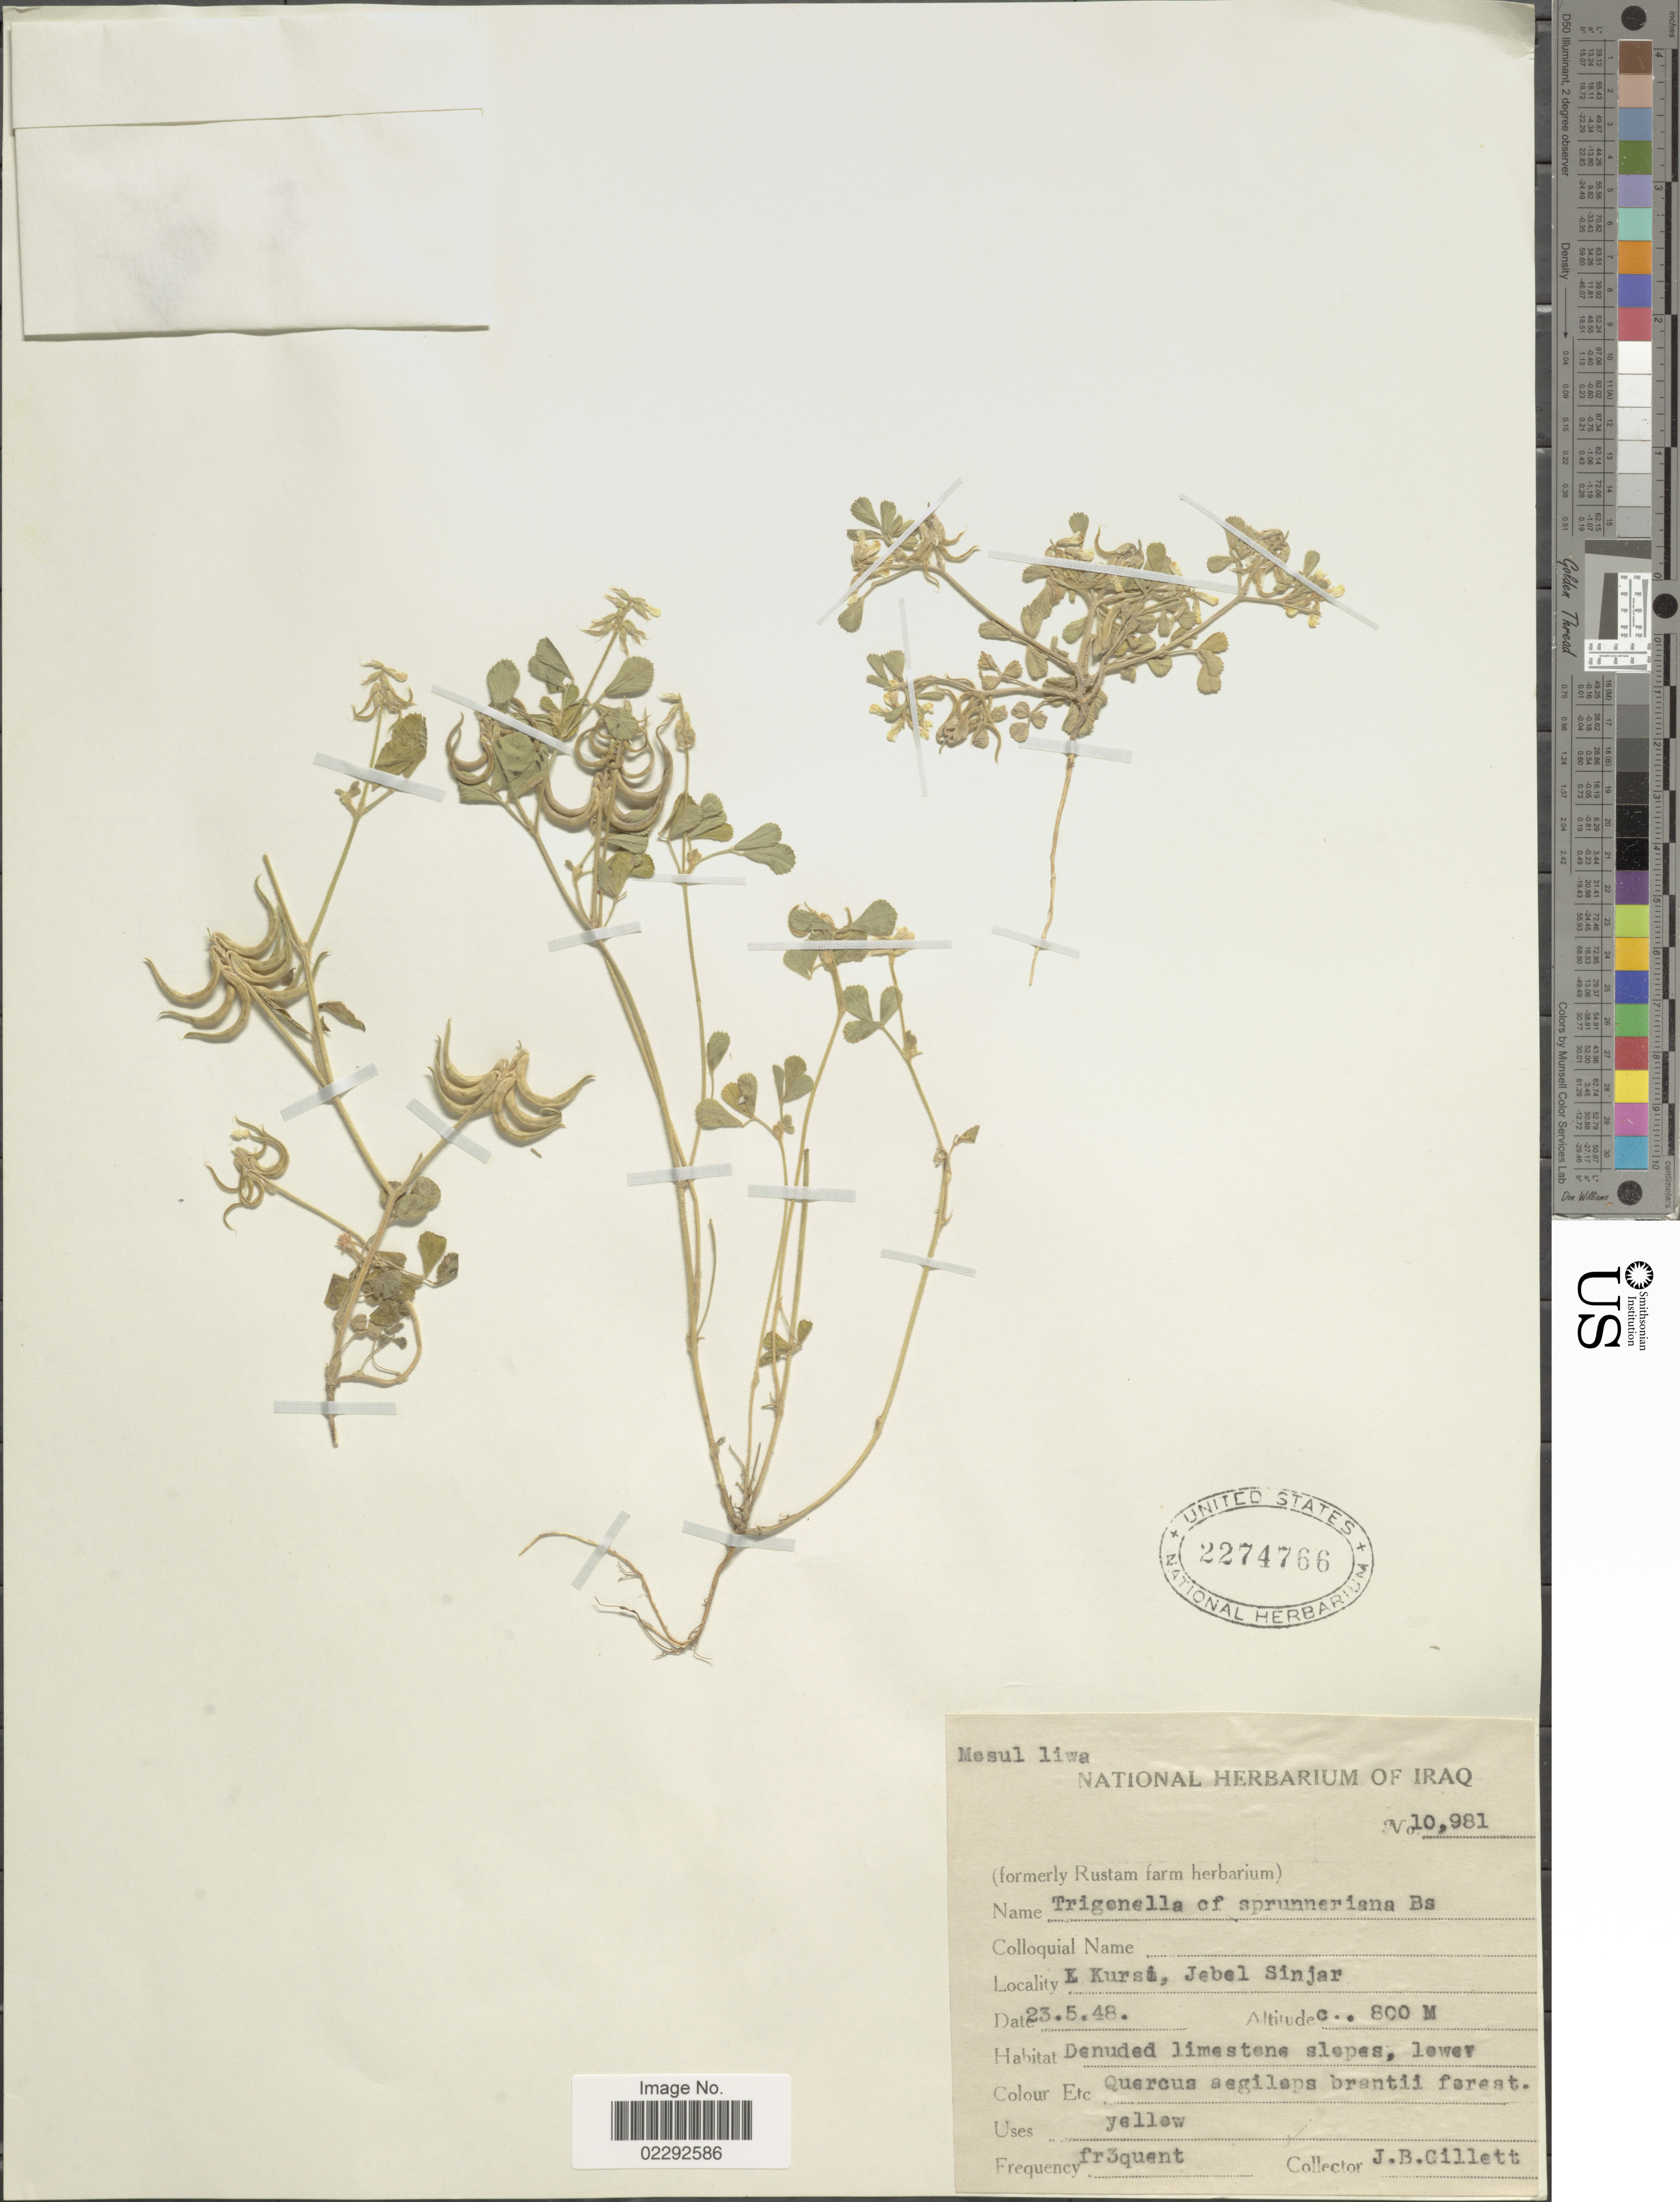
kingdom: Plantae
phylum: Tracheophyta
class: Magnoliopsida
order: Fabales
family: Fabaceae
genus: Trigonella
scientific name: Trigonella spruneriana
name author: Boiss.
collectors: J. B. Gillett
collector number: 10981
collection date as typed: Transcribed d/m/y: 23/5/48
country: Iraq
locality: Mesul liwa. K Kursi, Jebel Sinjar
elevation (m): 800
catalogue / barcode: US 2274766